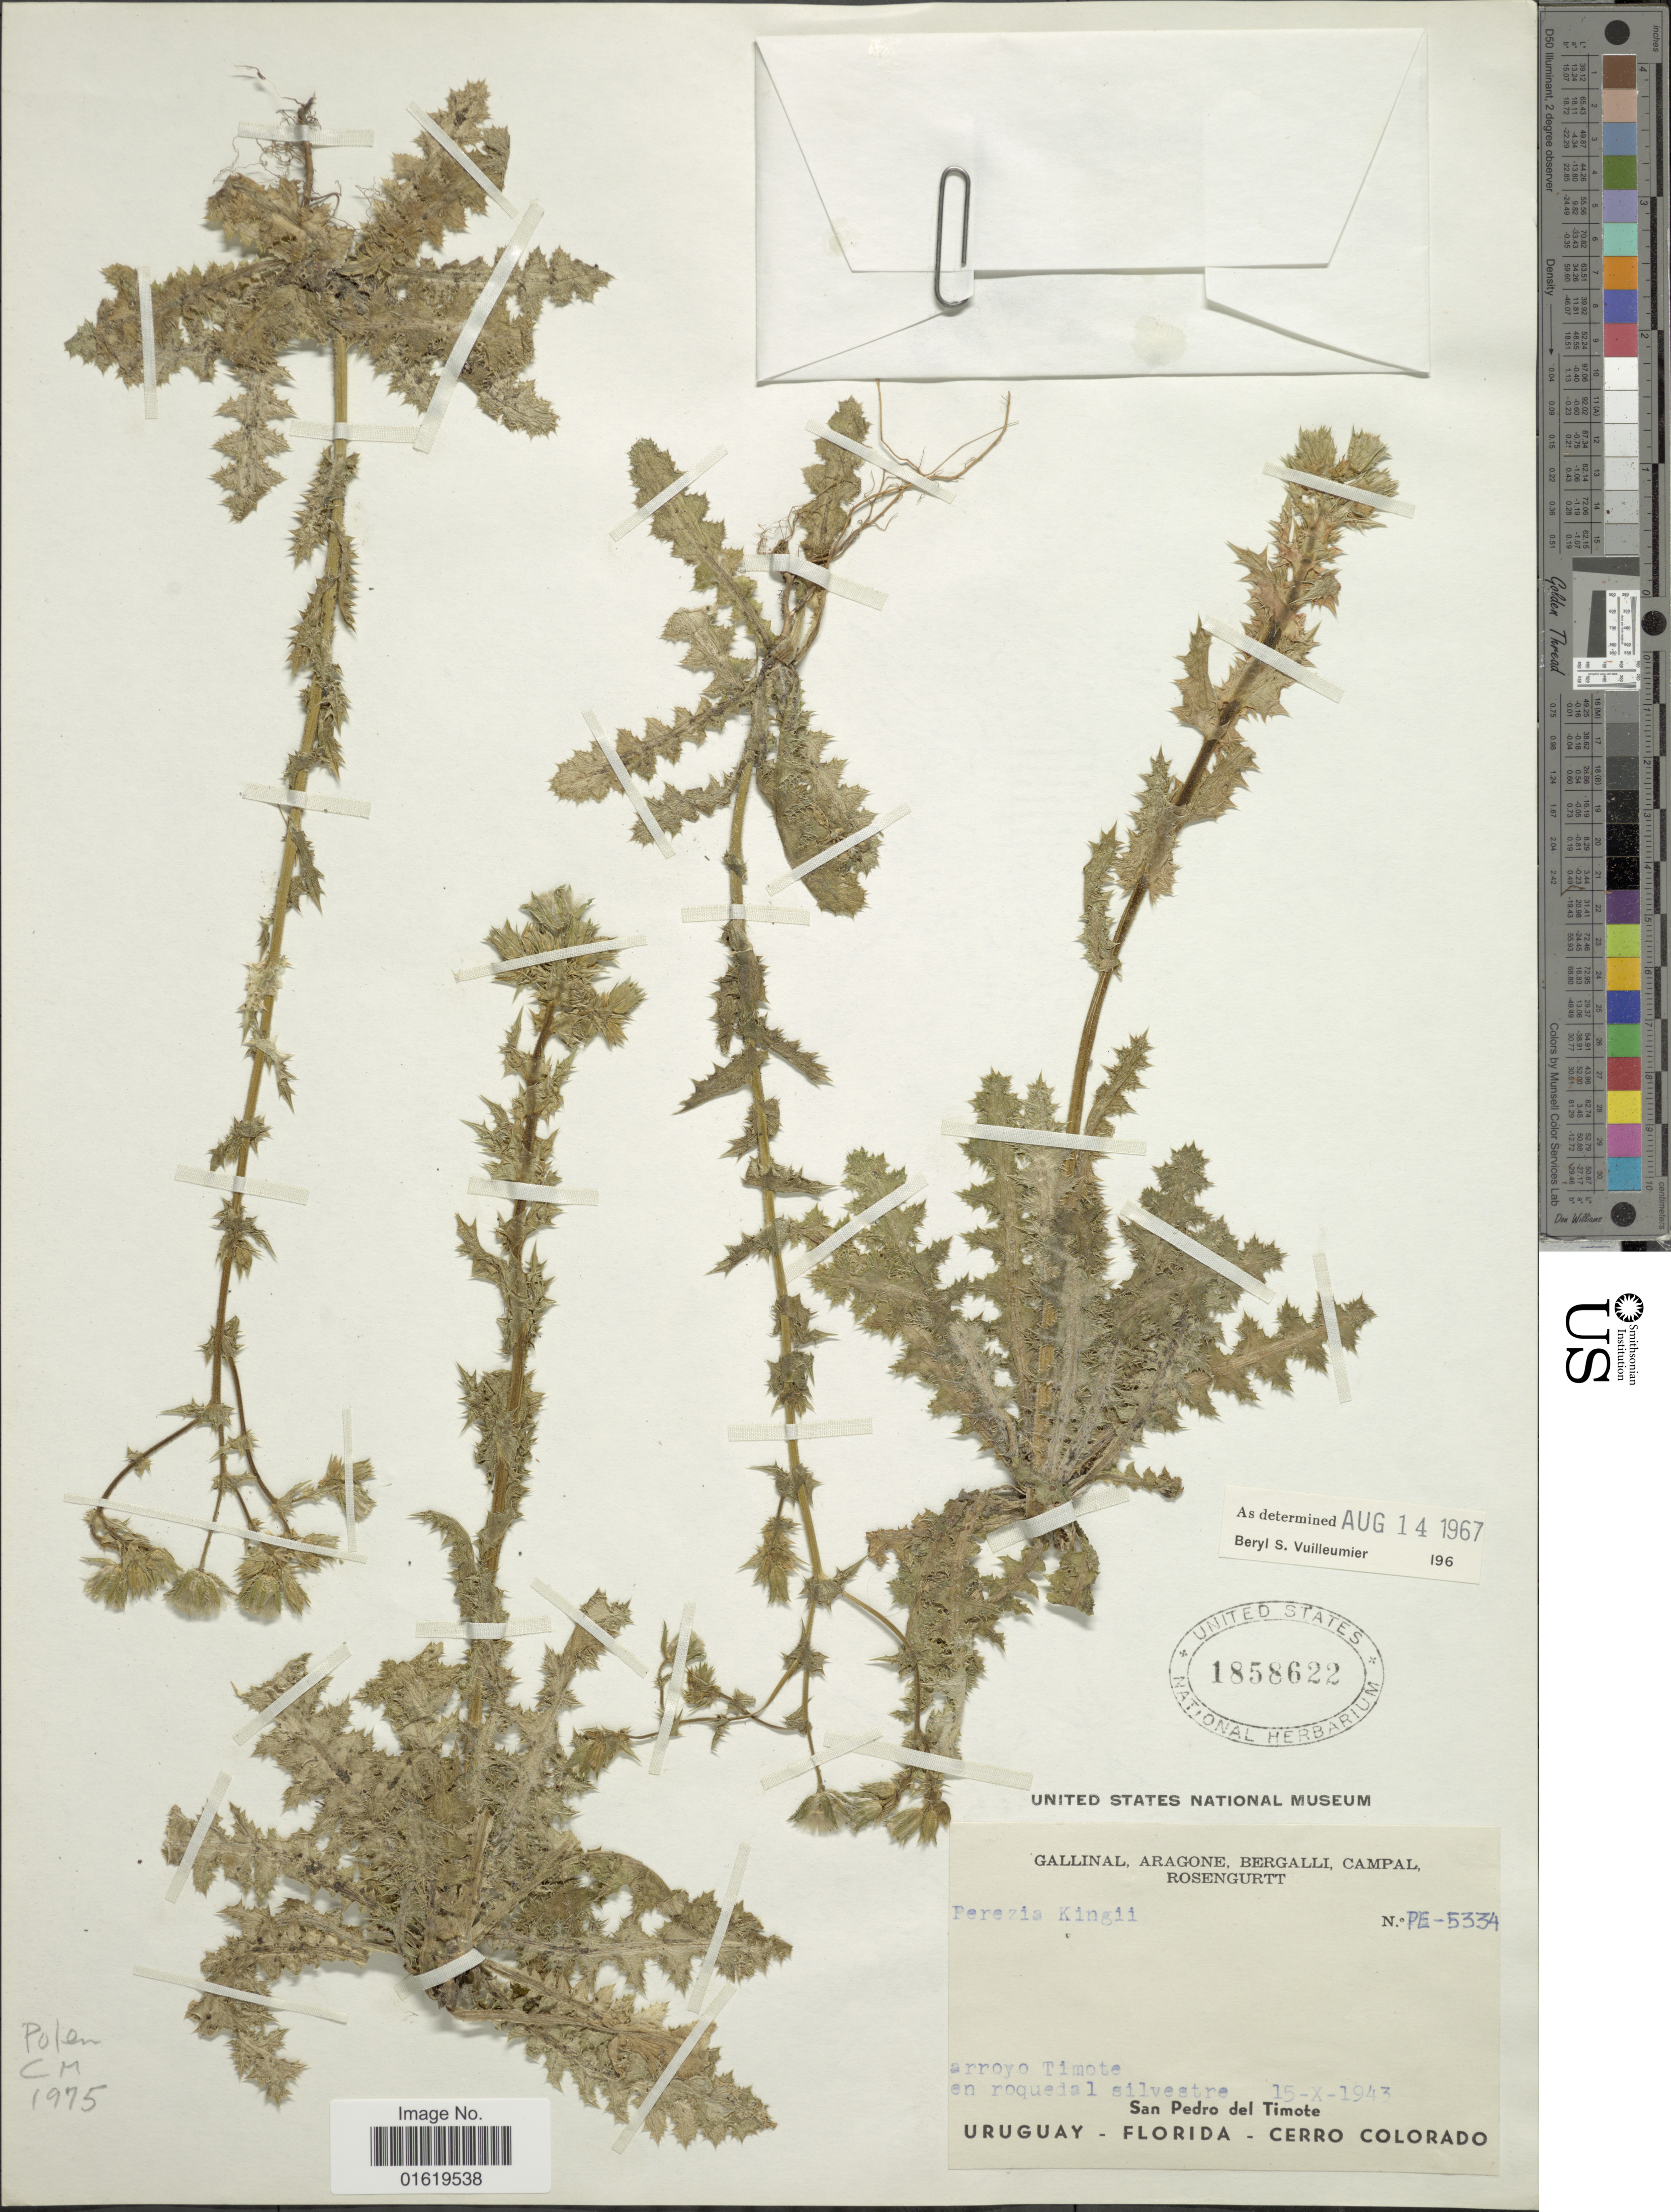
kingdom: Plantae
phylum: Tracheophyta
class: Magnoliopsida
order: Asterales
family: Asteraceae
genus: Perezia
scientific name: Perezia kingii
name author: Baker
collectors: -. Gallinal, -- Aragone, -- Bergalli, -- Campal & Rosengurtt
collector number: PE-5334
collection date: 1943-10-15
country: Uruguay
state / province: Florida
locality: Arroyo Timote, en roquedal silvestre. San Pedro del Timote. Uruguay - Florida - Cerro Colorado.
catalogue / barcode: US 1858622